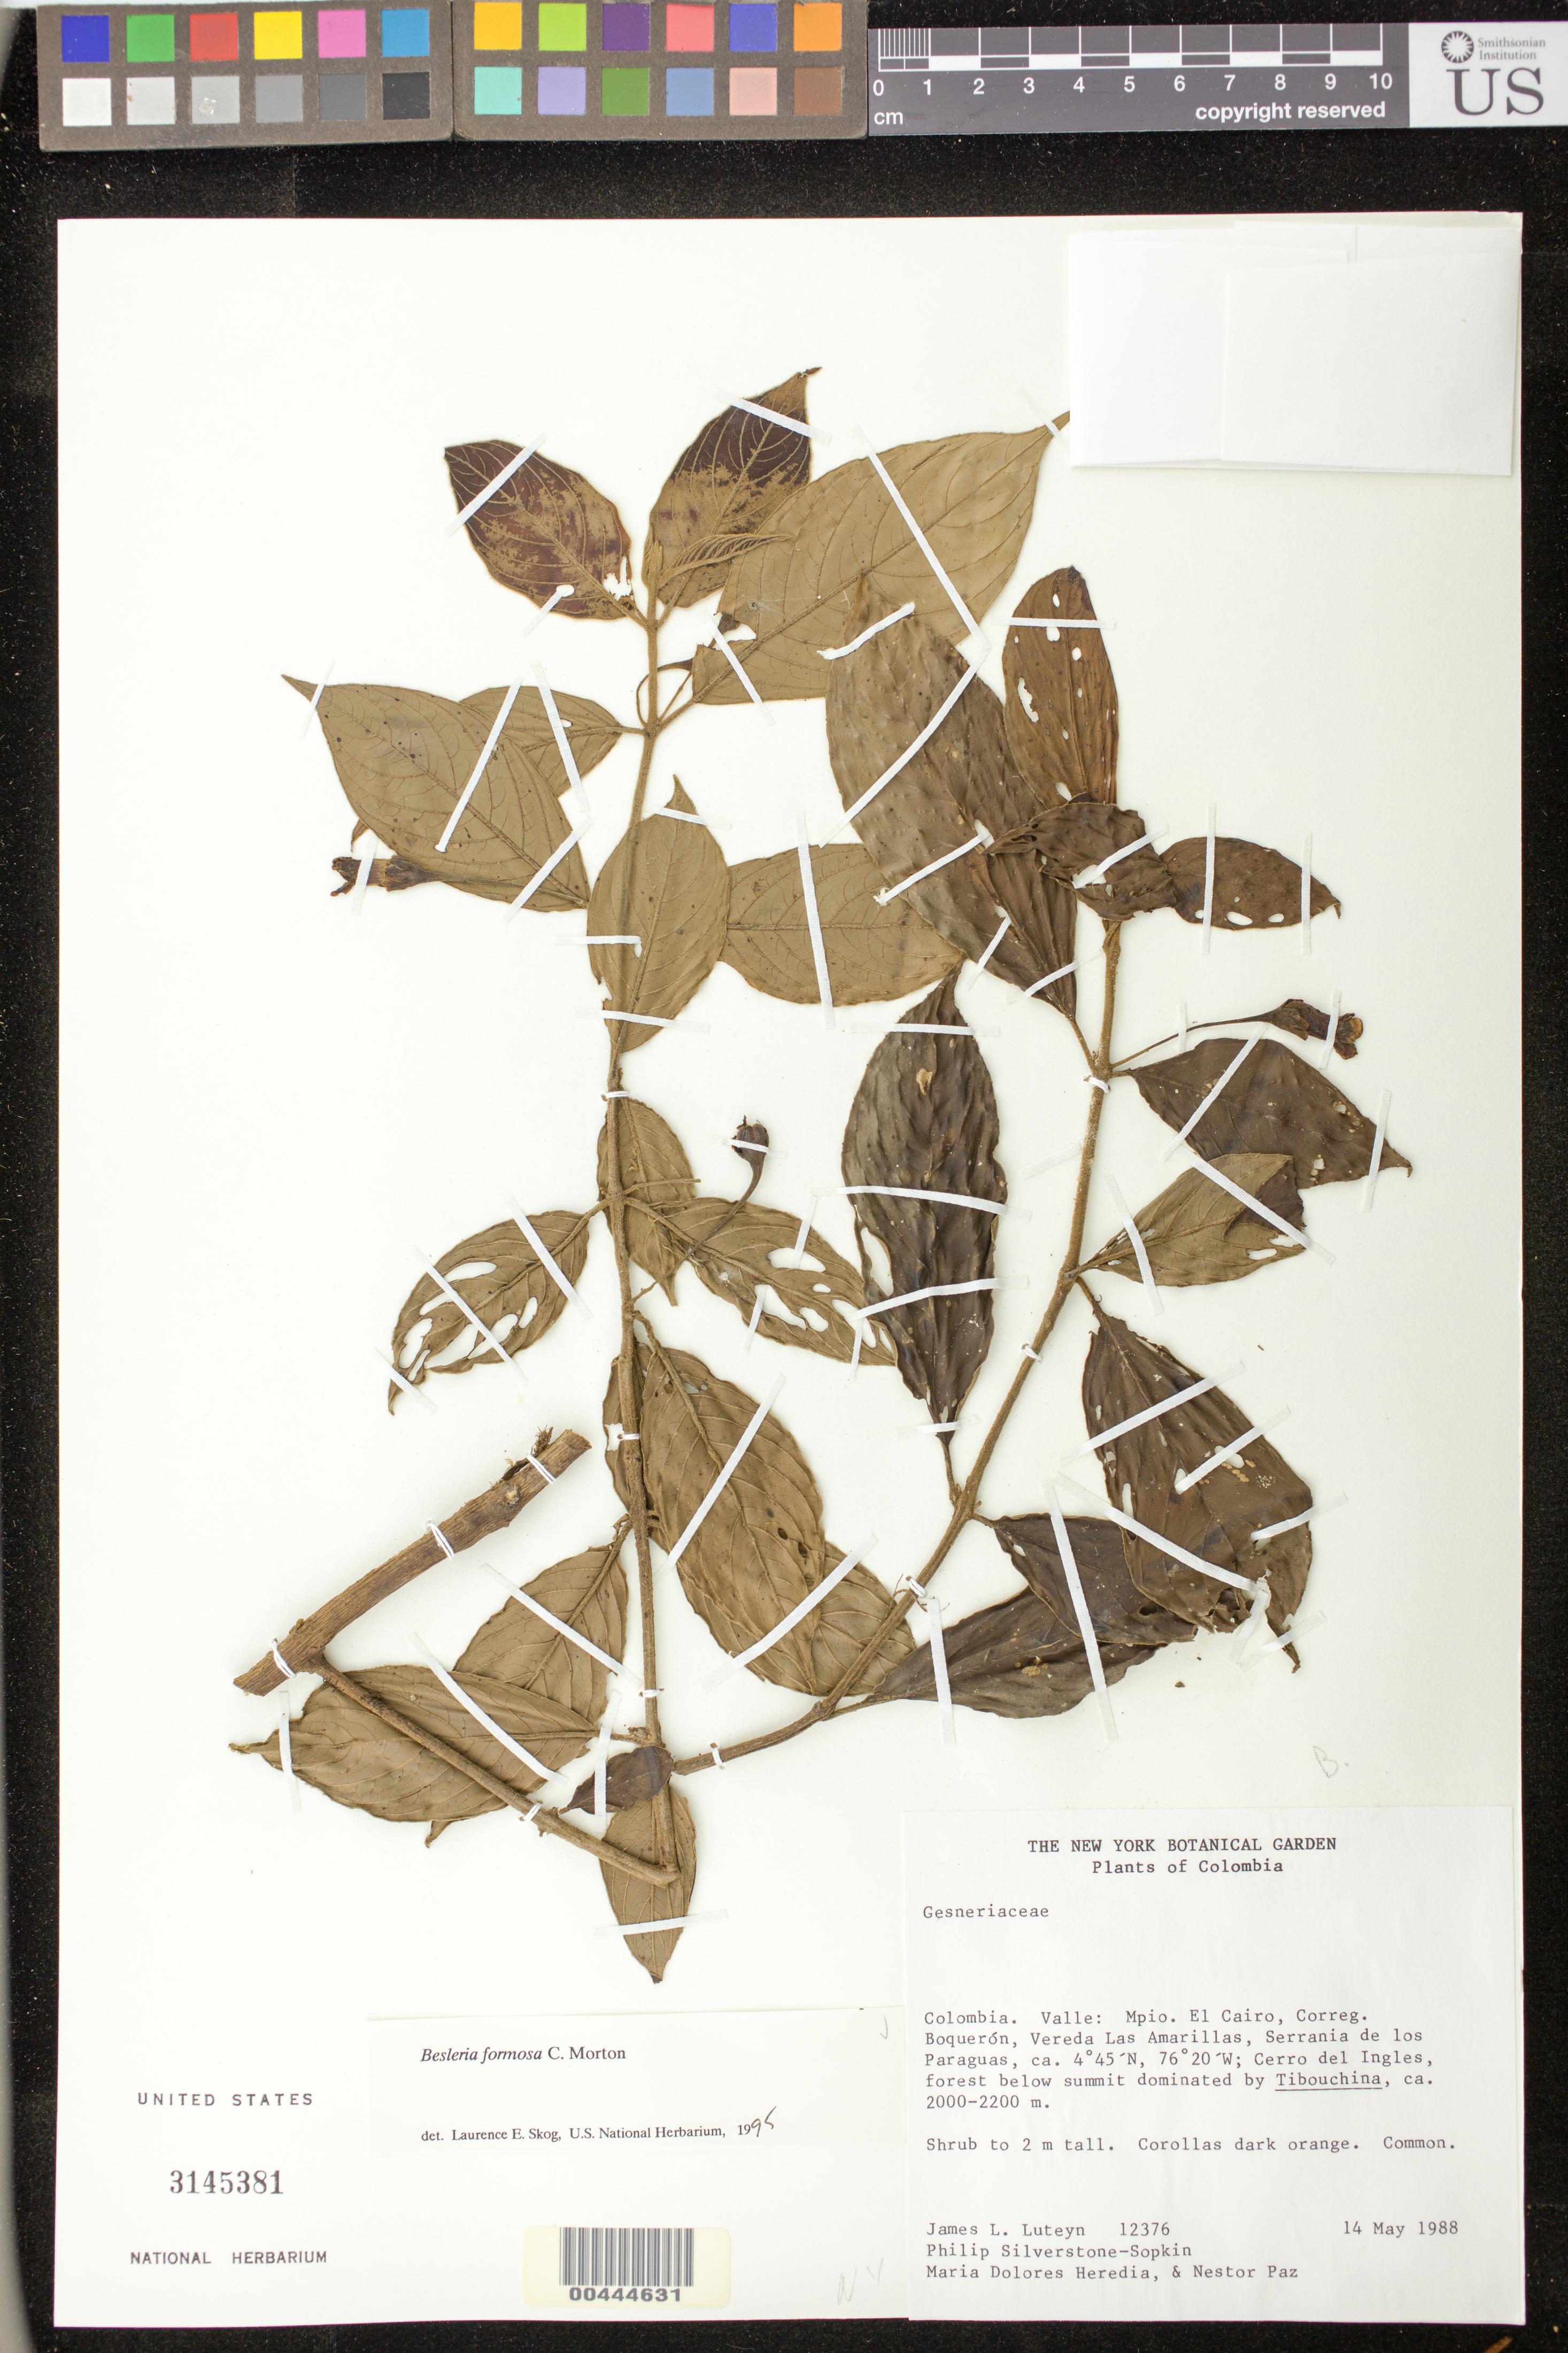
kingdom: Plantae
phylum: Tracheophyta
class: Magnoliopsida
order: Lamiales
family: Gesneriaceae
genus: Besleria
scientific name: Besleria amabilis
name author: C.V. Morton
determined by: Skog, Laurence E.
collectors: J. L. Luteyn, P. A. Silverstone-Sopkin, M. Heredia & N. Paz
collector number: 12376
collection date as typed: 14 May 1988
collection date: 1988-05-14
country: Colombia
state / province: Valle del Cauca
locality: Mpio. El Cairo, Correg. Boquerón, vereda Las Amarillas, Serrania de los Paraguas, Cerro del Ingles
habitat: forest below summit dominated by Tibouchina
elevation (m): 2000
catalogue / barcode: US 3145381